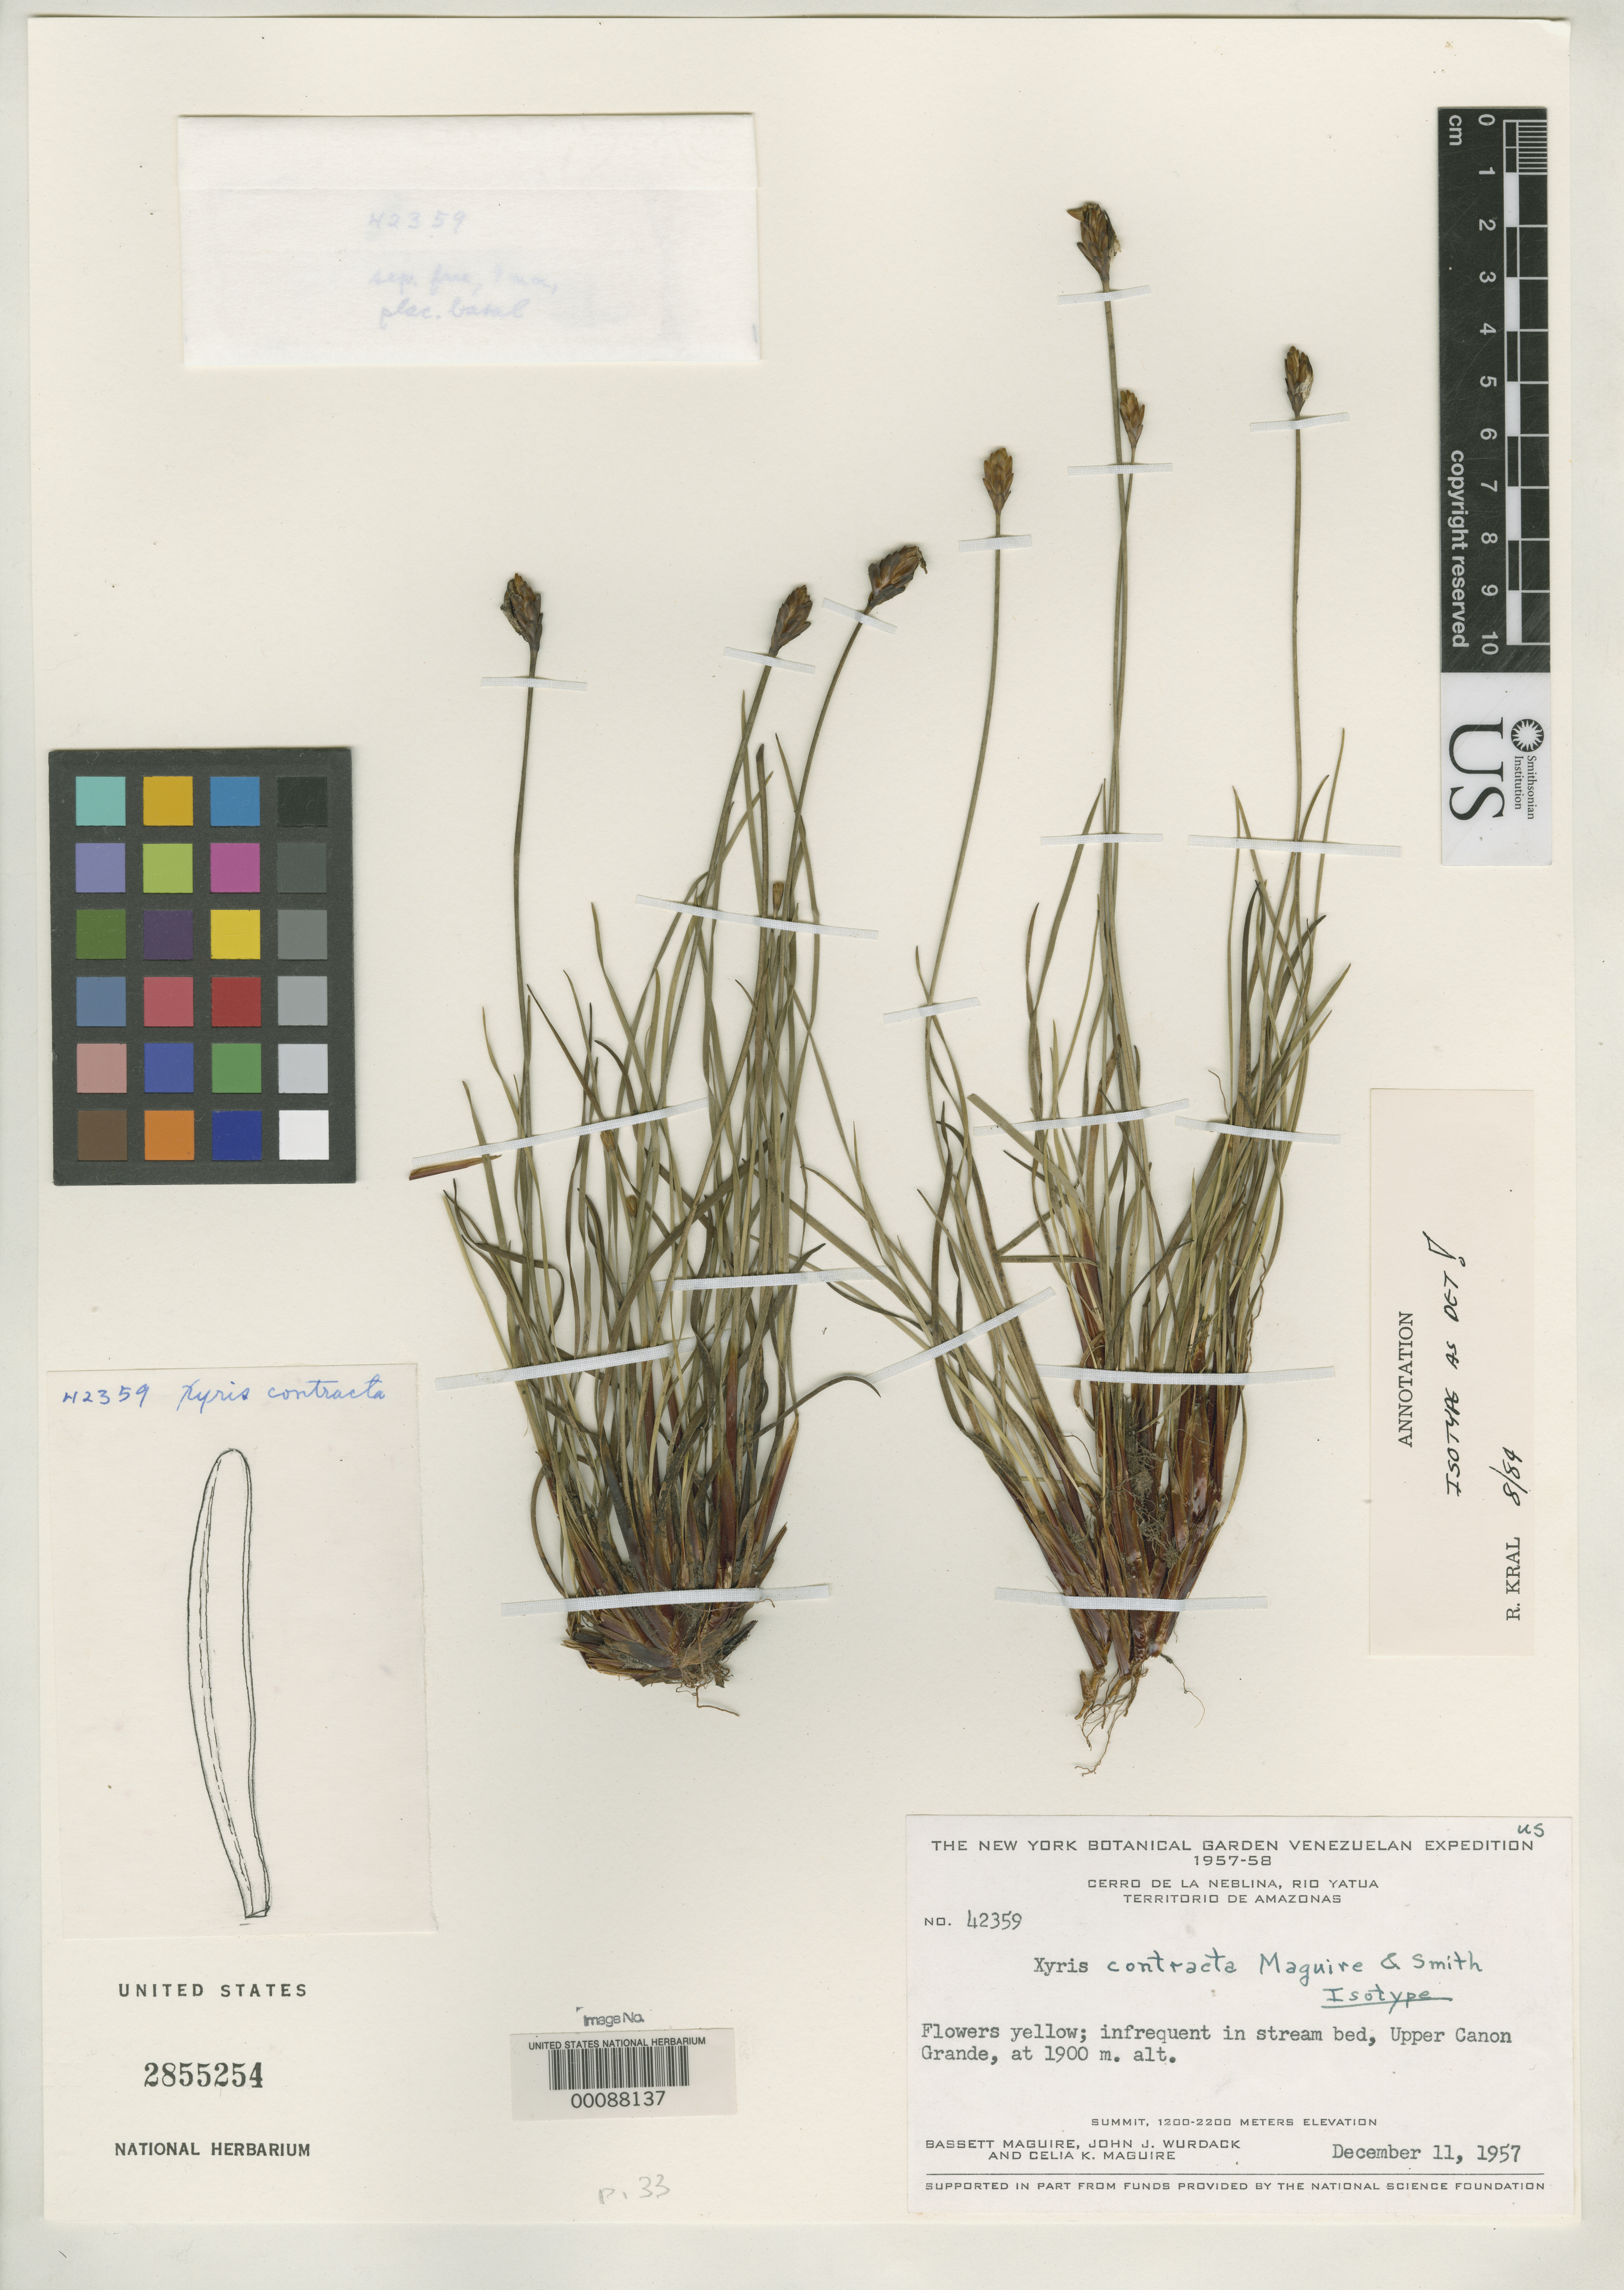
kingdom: Plantae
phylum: Tracheophyta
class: Liliopsida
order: Poales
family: Xyridaceae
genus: Xyris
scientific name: Xyris contracta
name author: Maguire & L.B. Sm.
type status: Isotype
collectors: B. Maguire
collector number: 42359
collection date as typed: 11 Dec 1957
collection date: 1957-12-11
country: Venezuela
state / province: Amazonas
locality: Cerro de la Neblina, Rio Yatua, upper Canon Grande.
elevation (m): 1900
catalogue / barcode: US 2855254